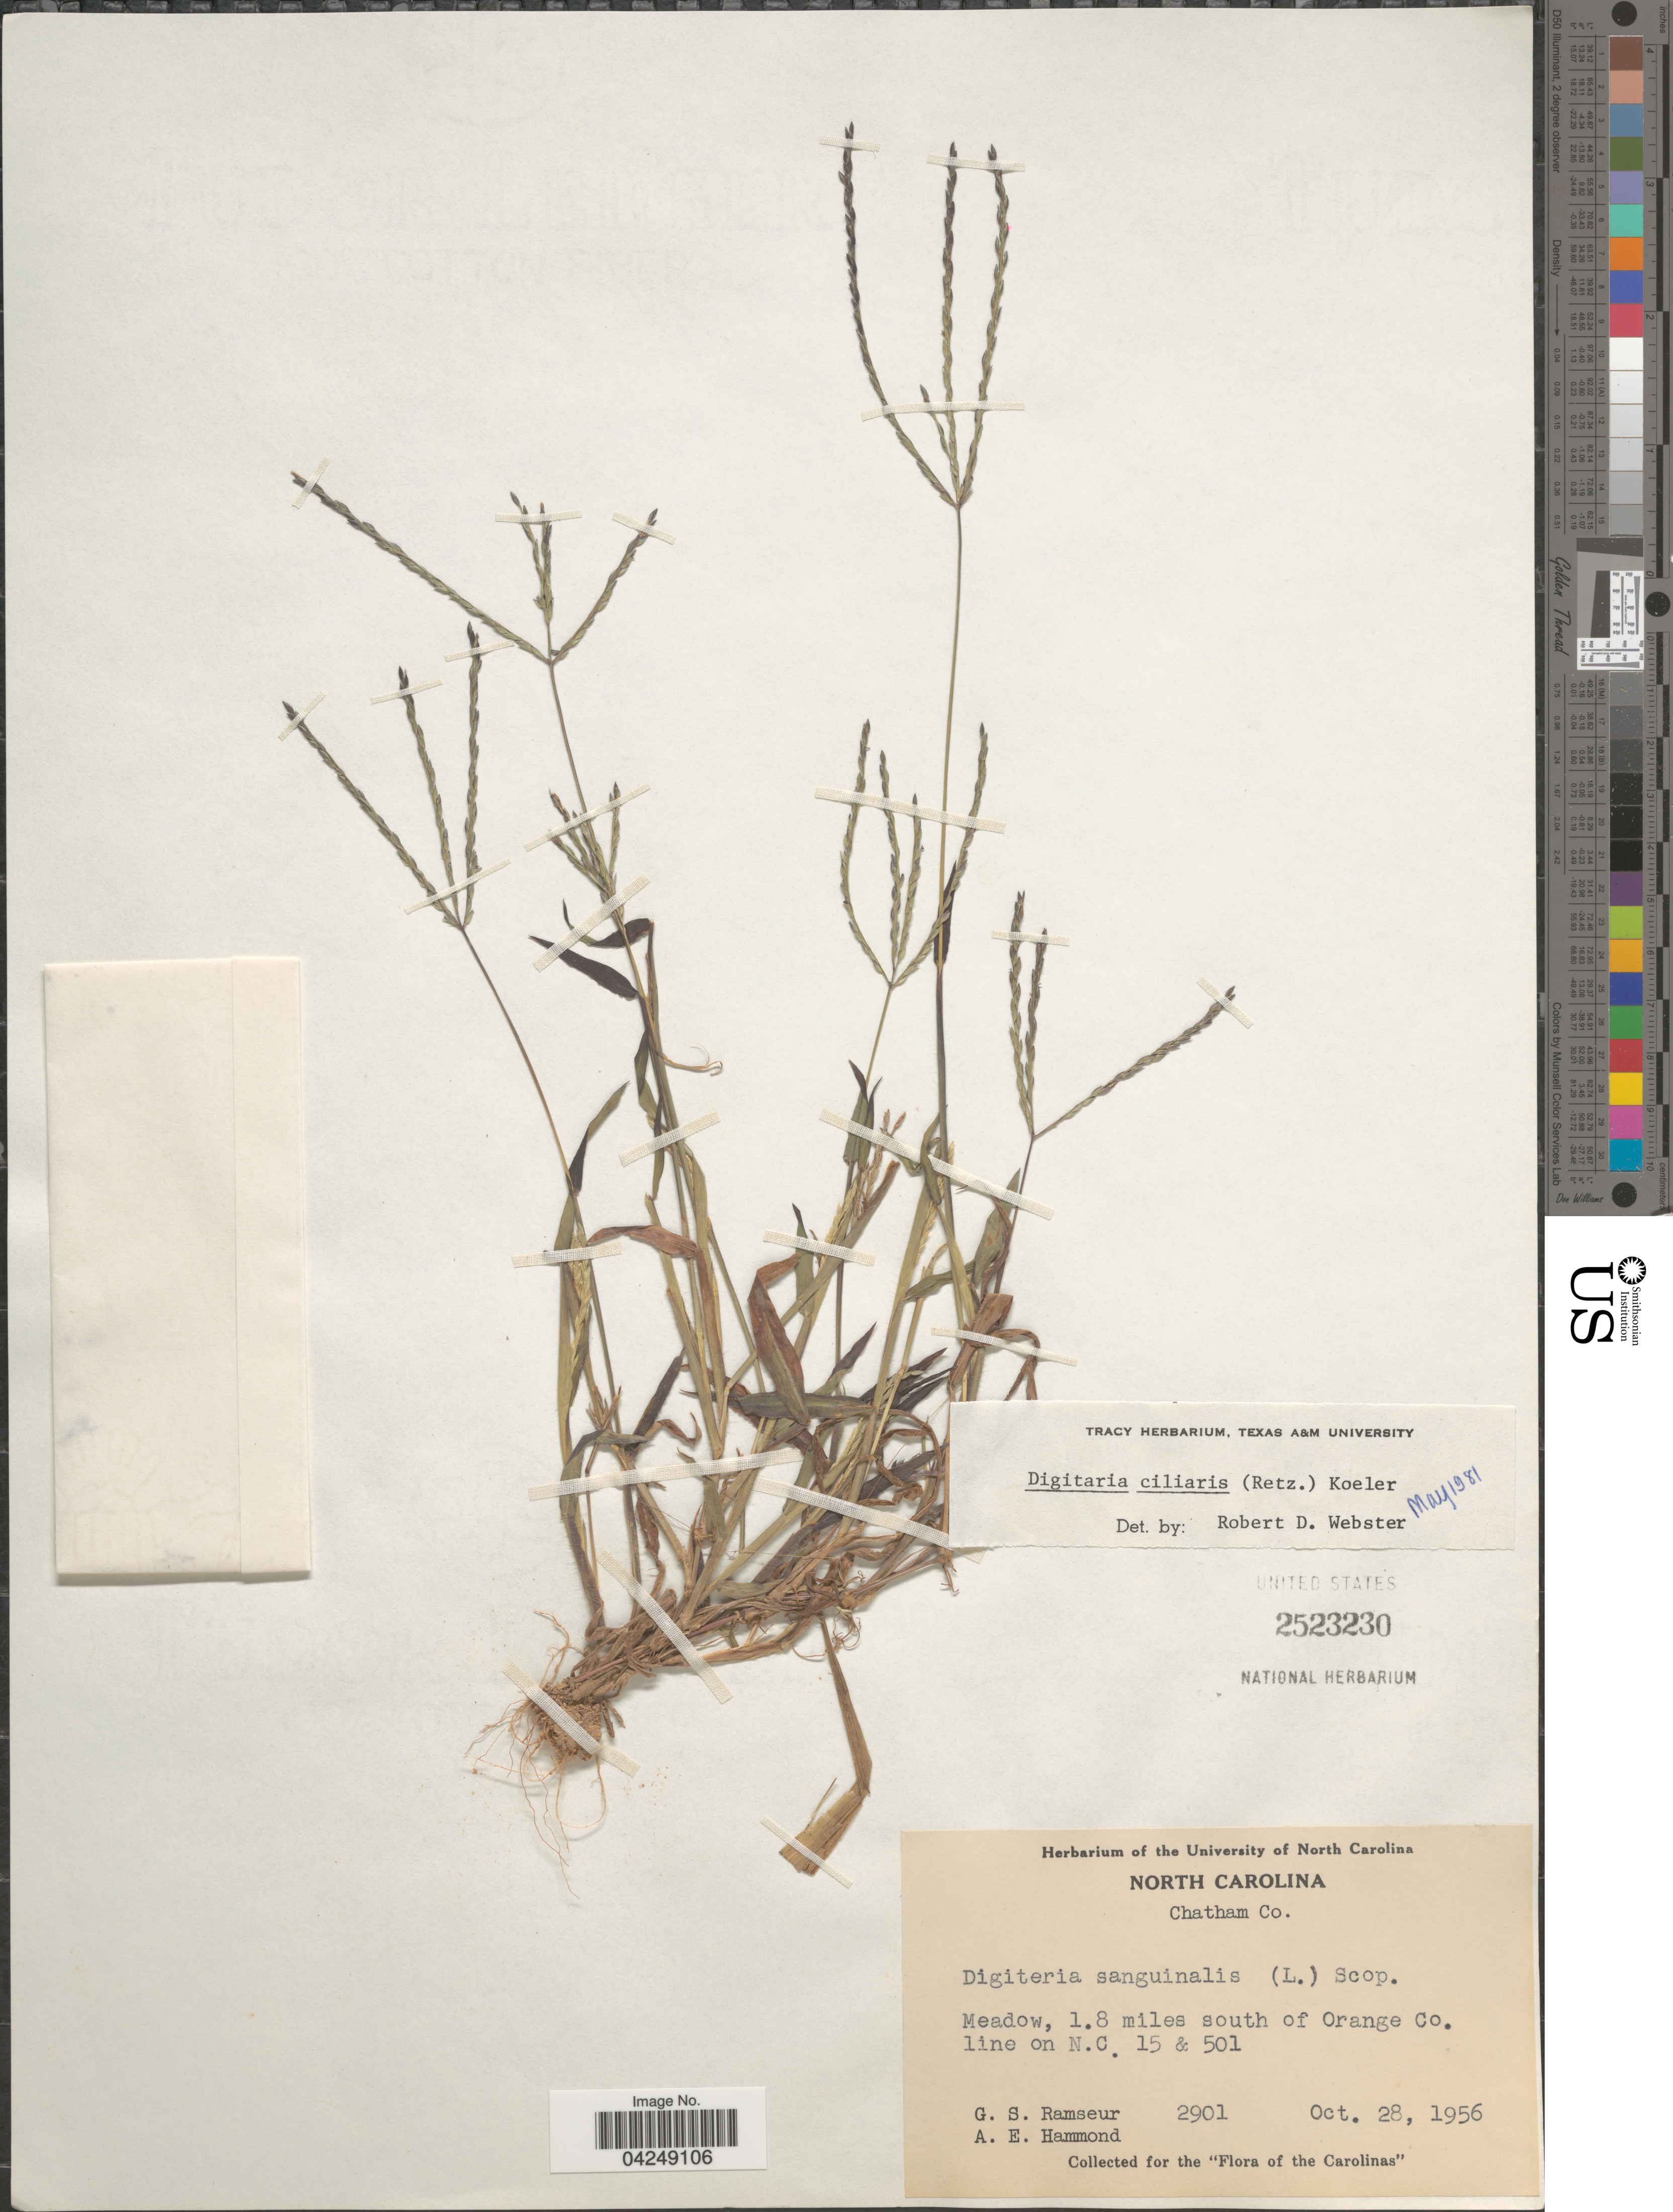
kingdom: Plantae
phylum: Tracheophyta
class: Liliopsida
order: Poales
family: Poaceae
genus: Digitaria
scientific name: Digitaria ciliaris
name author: (Retz.) Koeler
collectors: G. S. Ramseur & A. Hammond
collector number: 2901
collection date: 1956-10-28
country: United States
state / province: North Carolina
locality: Chatham Co. Meadow, 1.8 miles south of Orange Co. line on N.C. 15 & 501.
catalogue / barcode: US 2523230